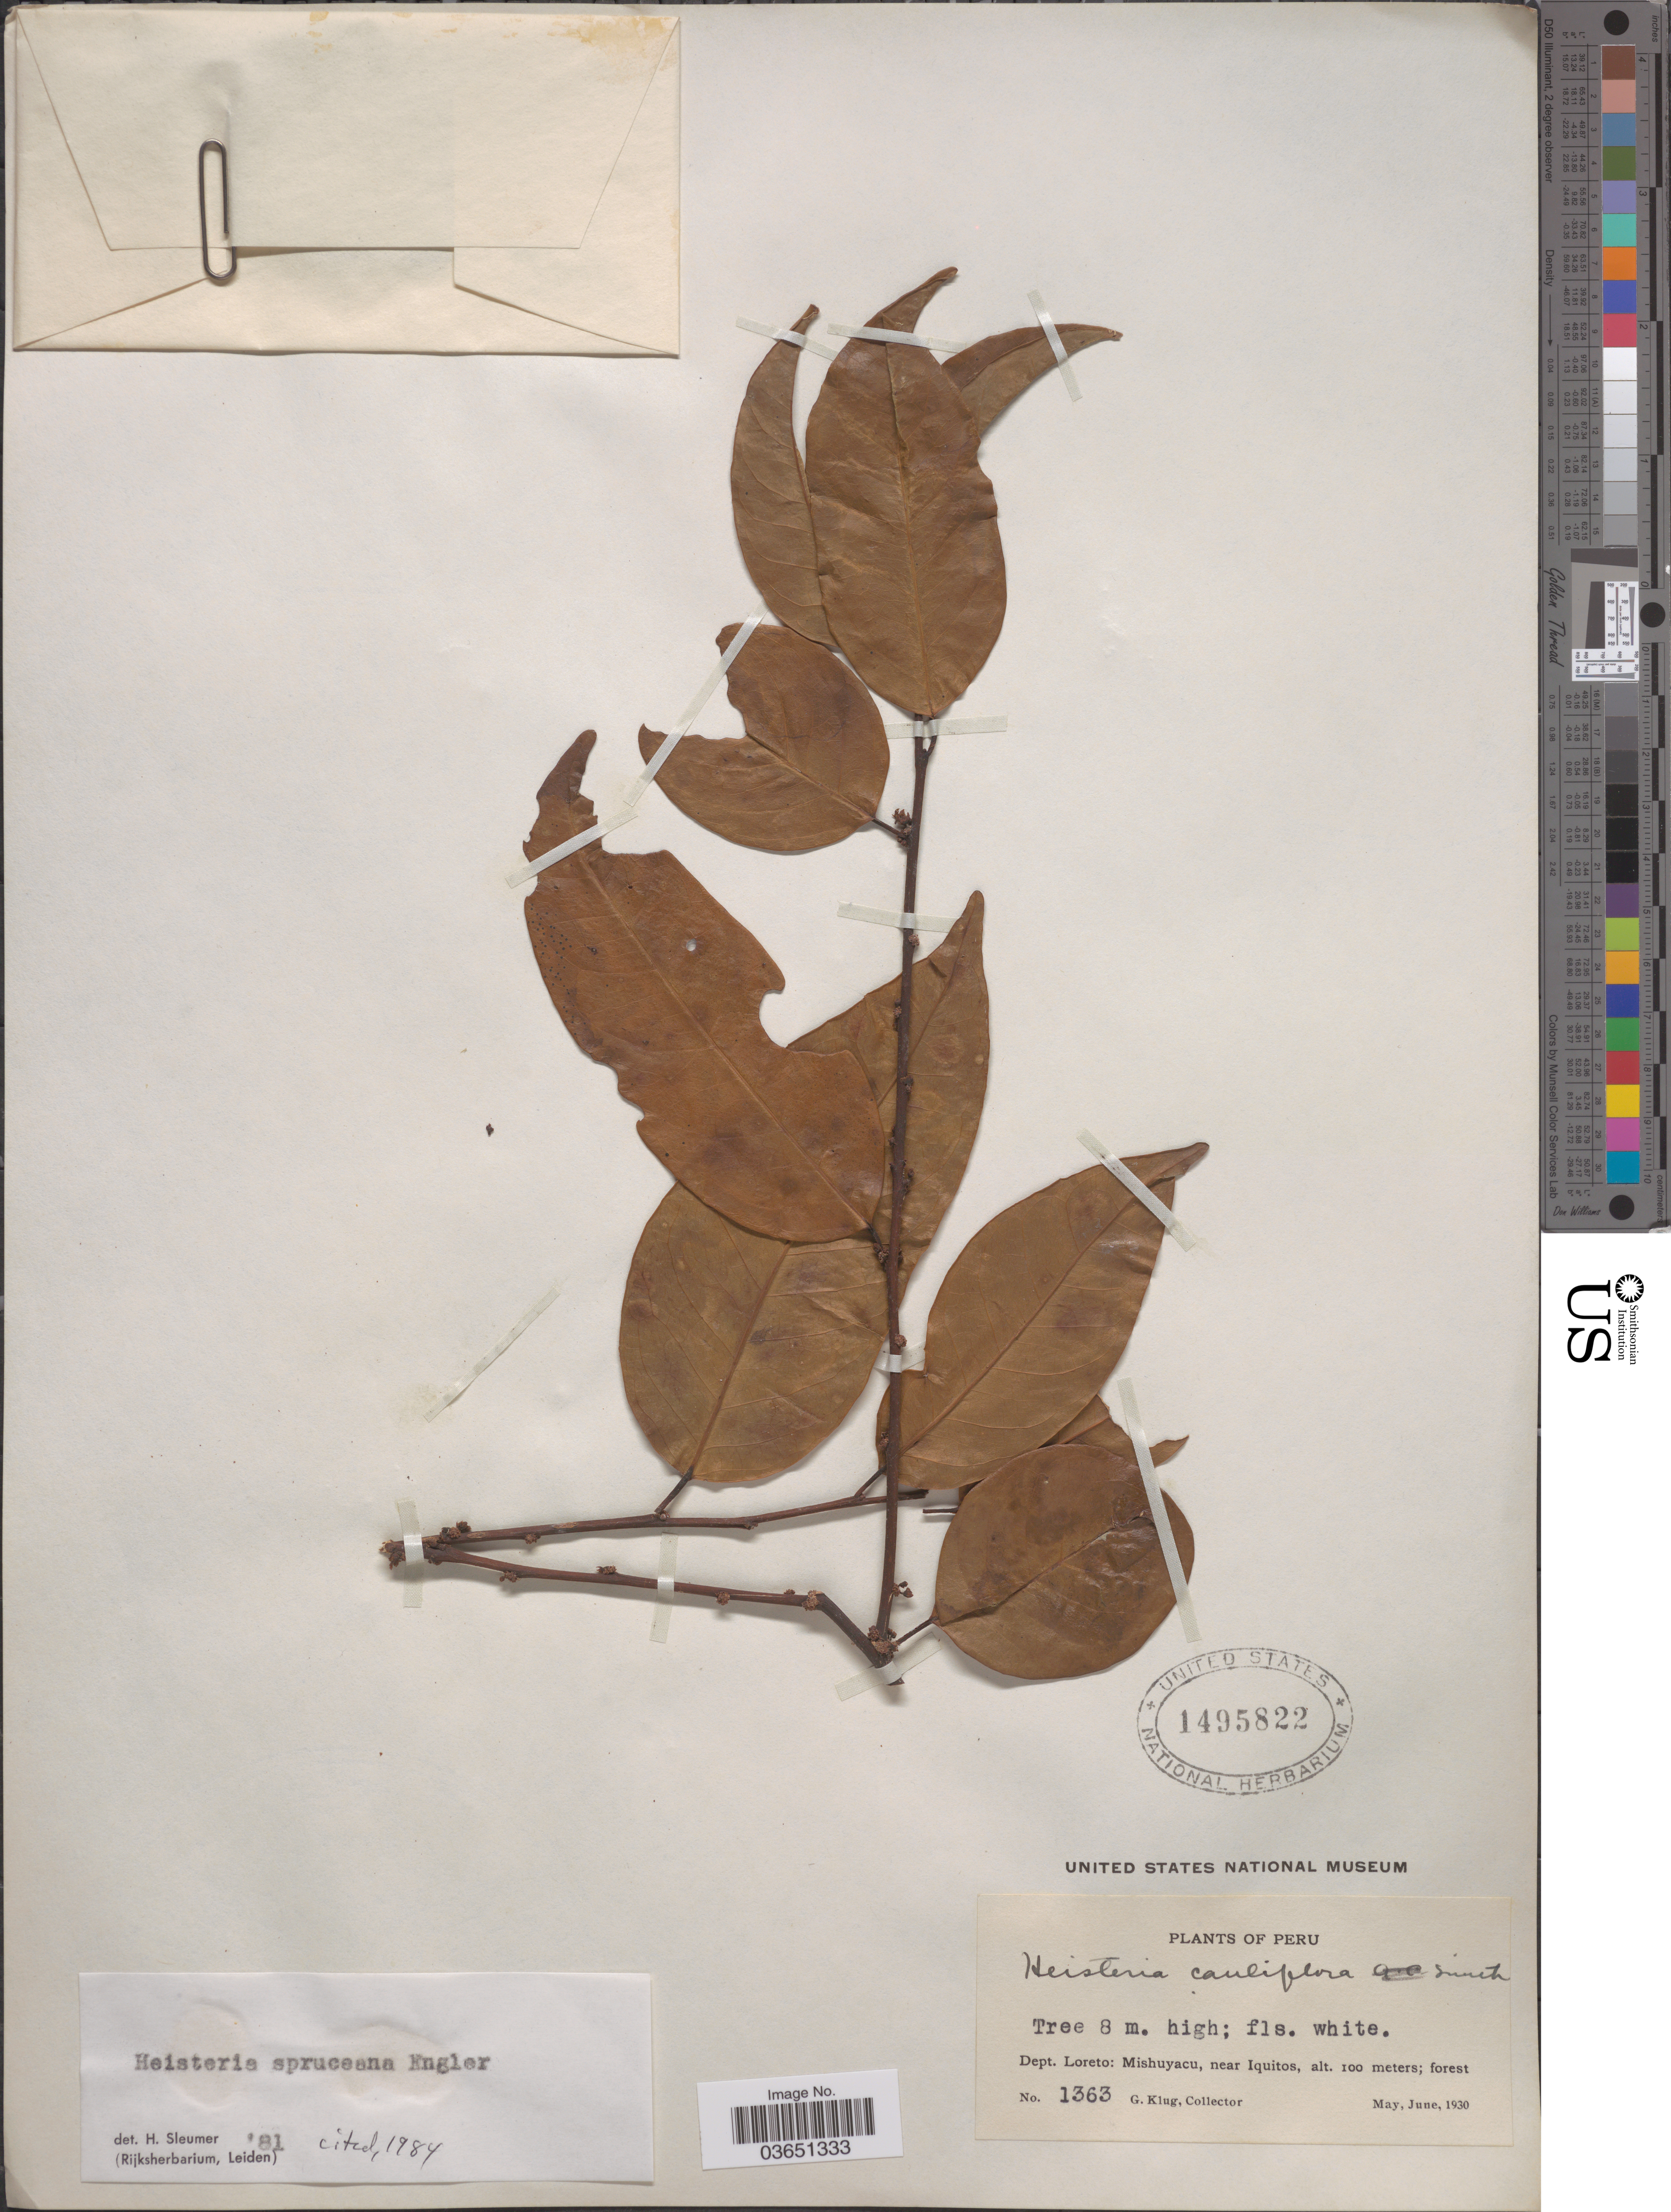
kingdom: Plantae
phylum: Tracheophyta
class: Magnoliopsida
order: Santalales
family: Erythropalaceae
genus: Heisteria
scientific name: Heisteria spruceana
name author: Engl.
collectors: G. Klug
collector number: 1363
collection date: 1930-05/1930-06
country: Peru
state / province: Loreto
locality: Dept. Loreto: Mishuyacu, near Iquitos.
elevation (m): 100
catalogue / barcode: US 1495822